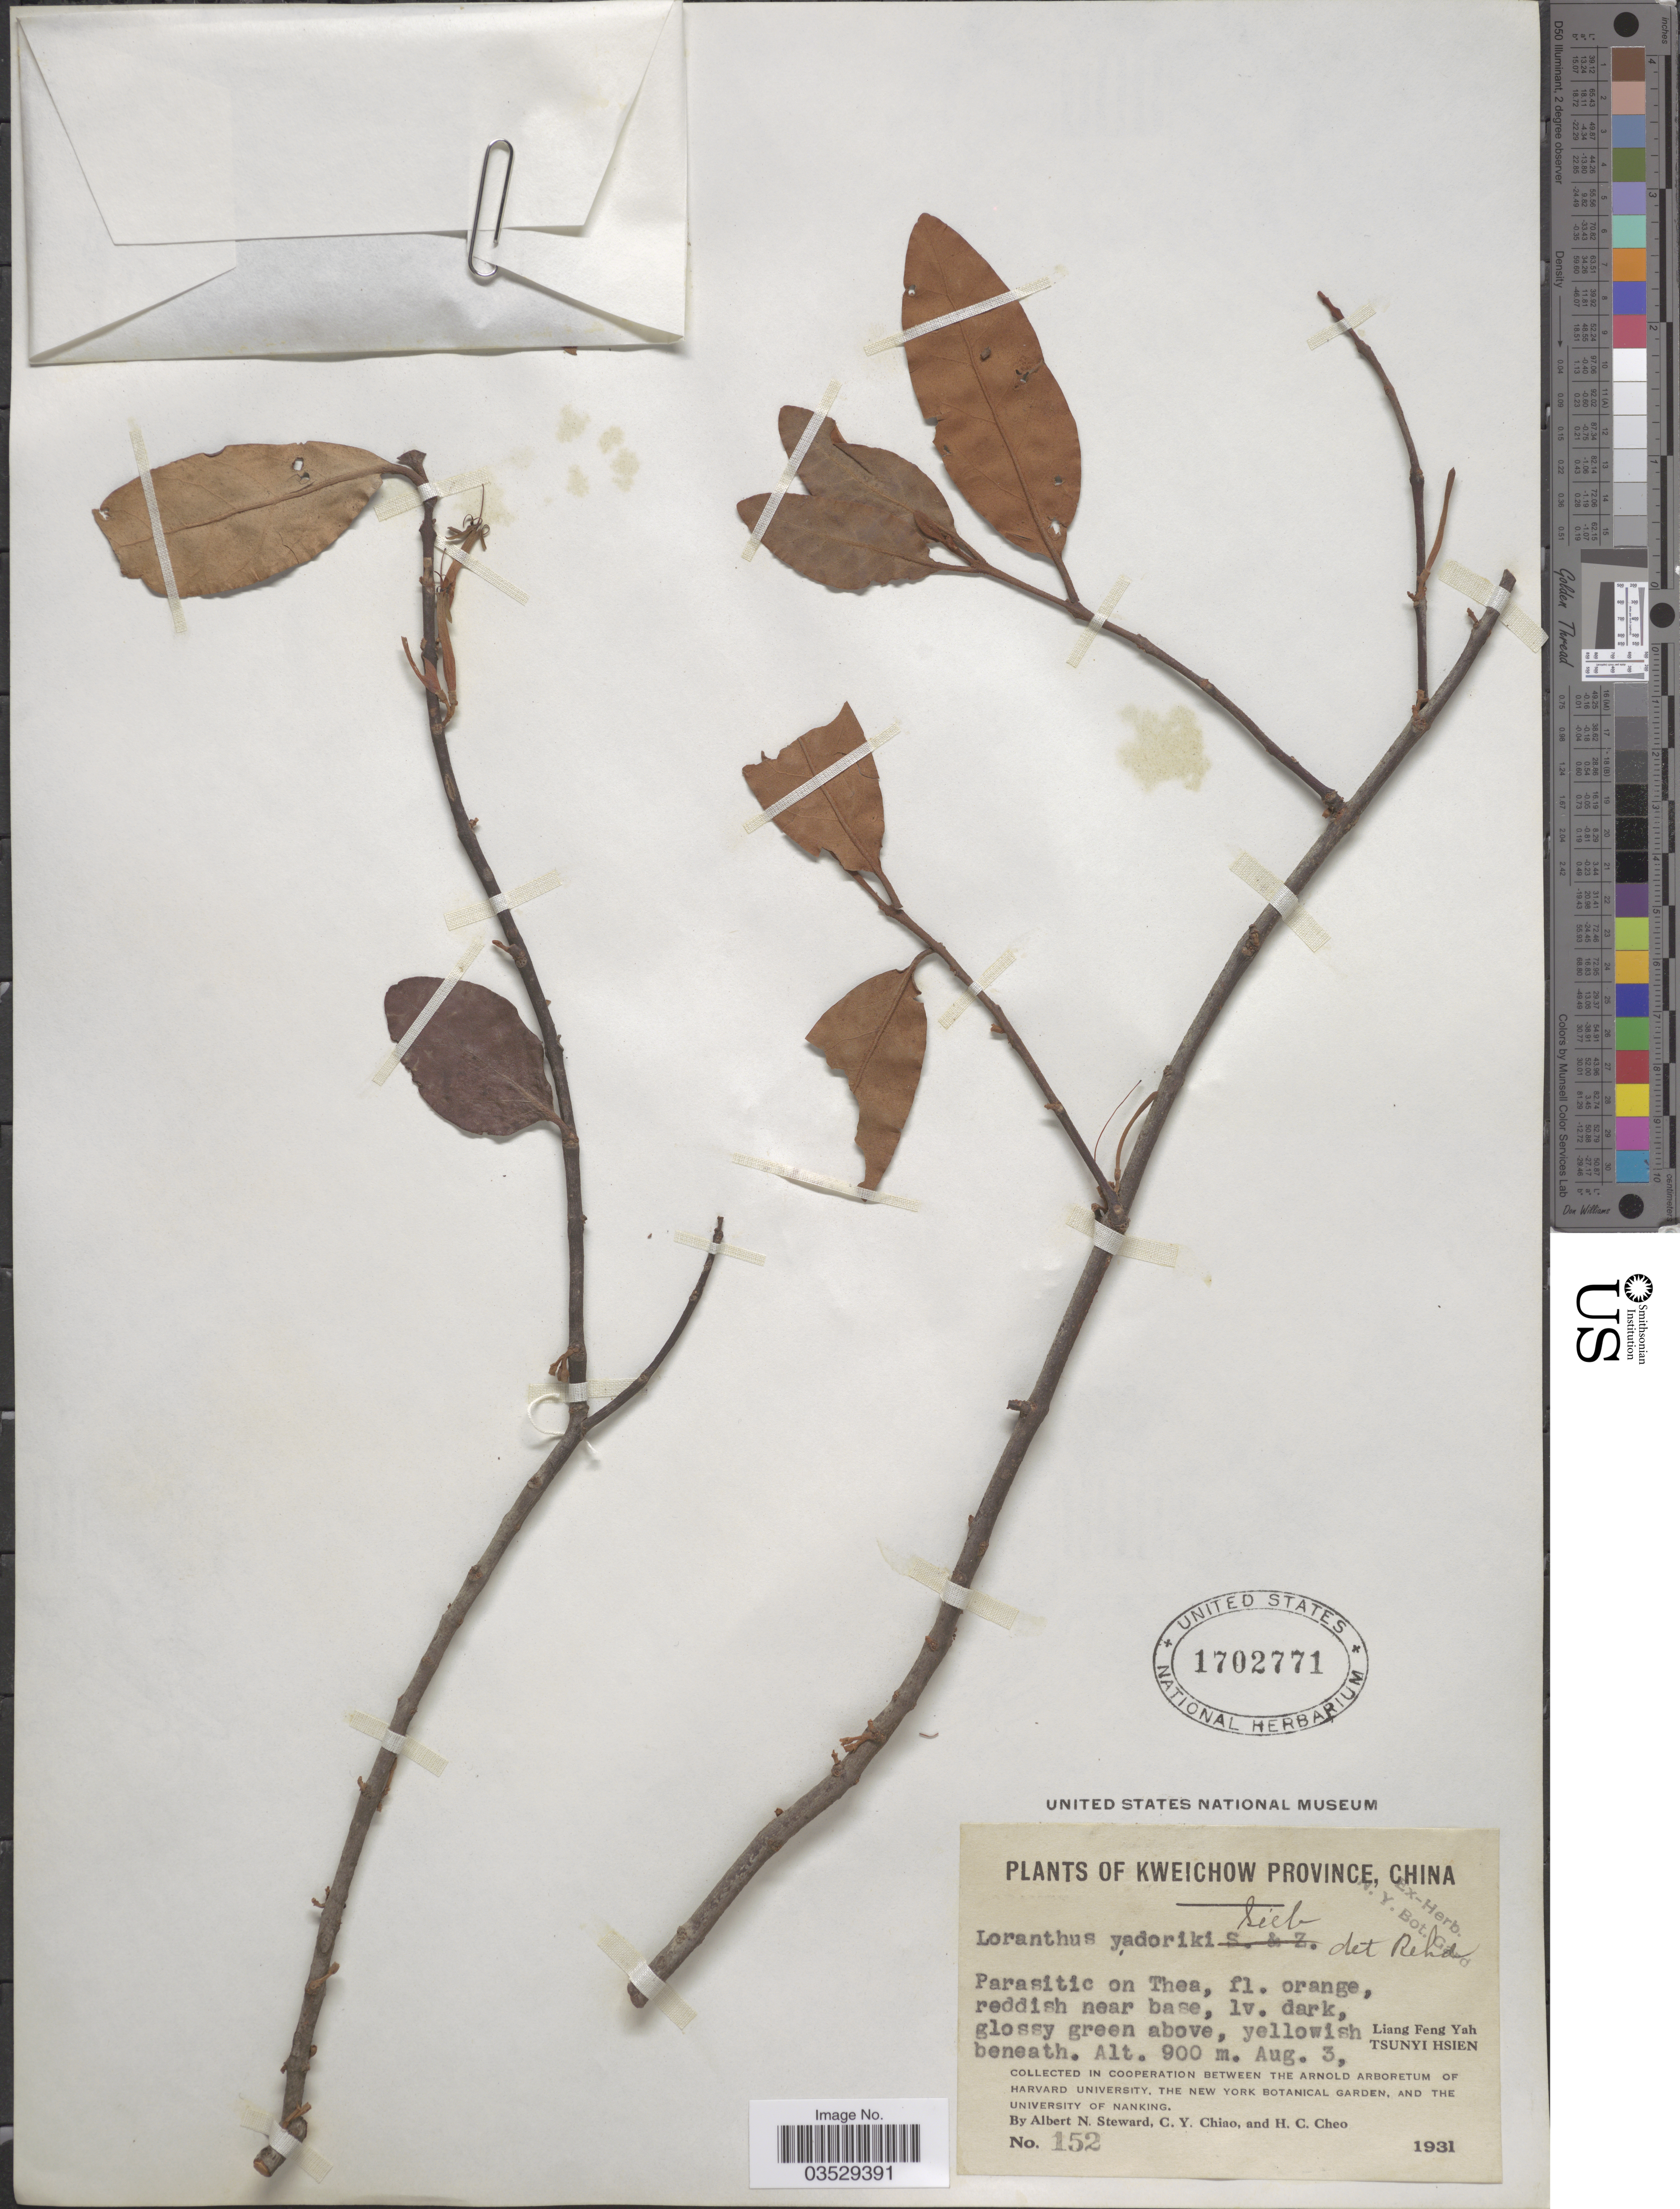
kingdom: Plantae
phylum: Tracheophyta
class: Magnoliopsida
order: Santalales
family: Loranthaceae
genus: Taxillus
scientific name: Taxillus yadoriki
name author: (Maxim.) Danser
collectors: A. N. Steward, C. Y. Chiao & H. Cheo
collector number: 152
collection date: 1931-08-03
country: China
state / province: Guizhou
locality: Kweichow Province. Liang Feng Yah. Tsunyu Hsien.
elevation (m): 900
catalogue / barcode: US 1702771